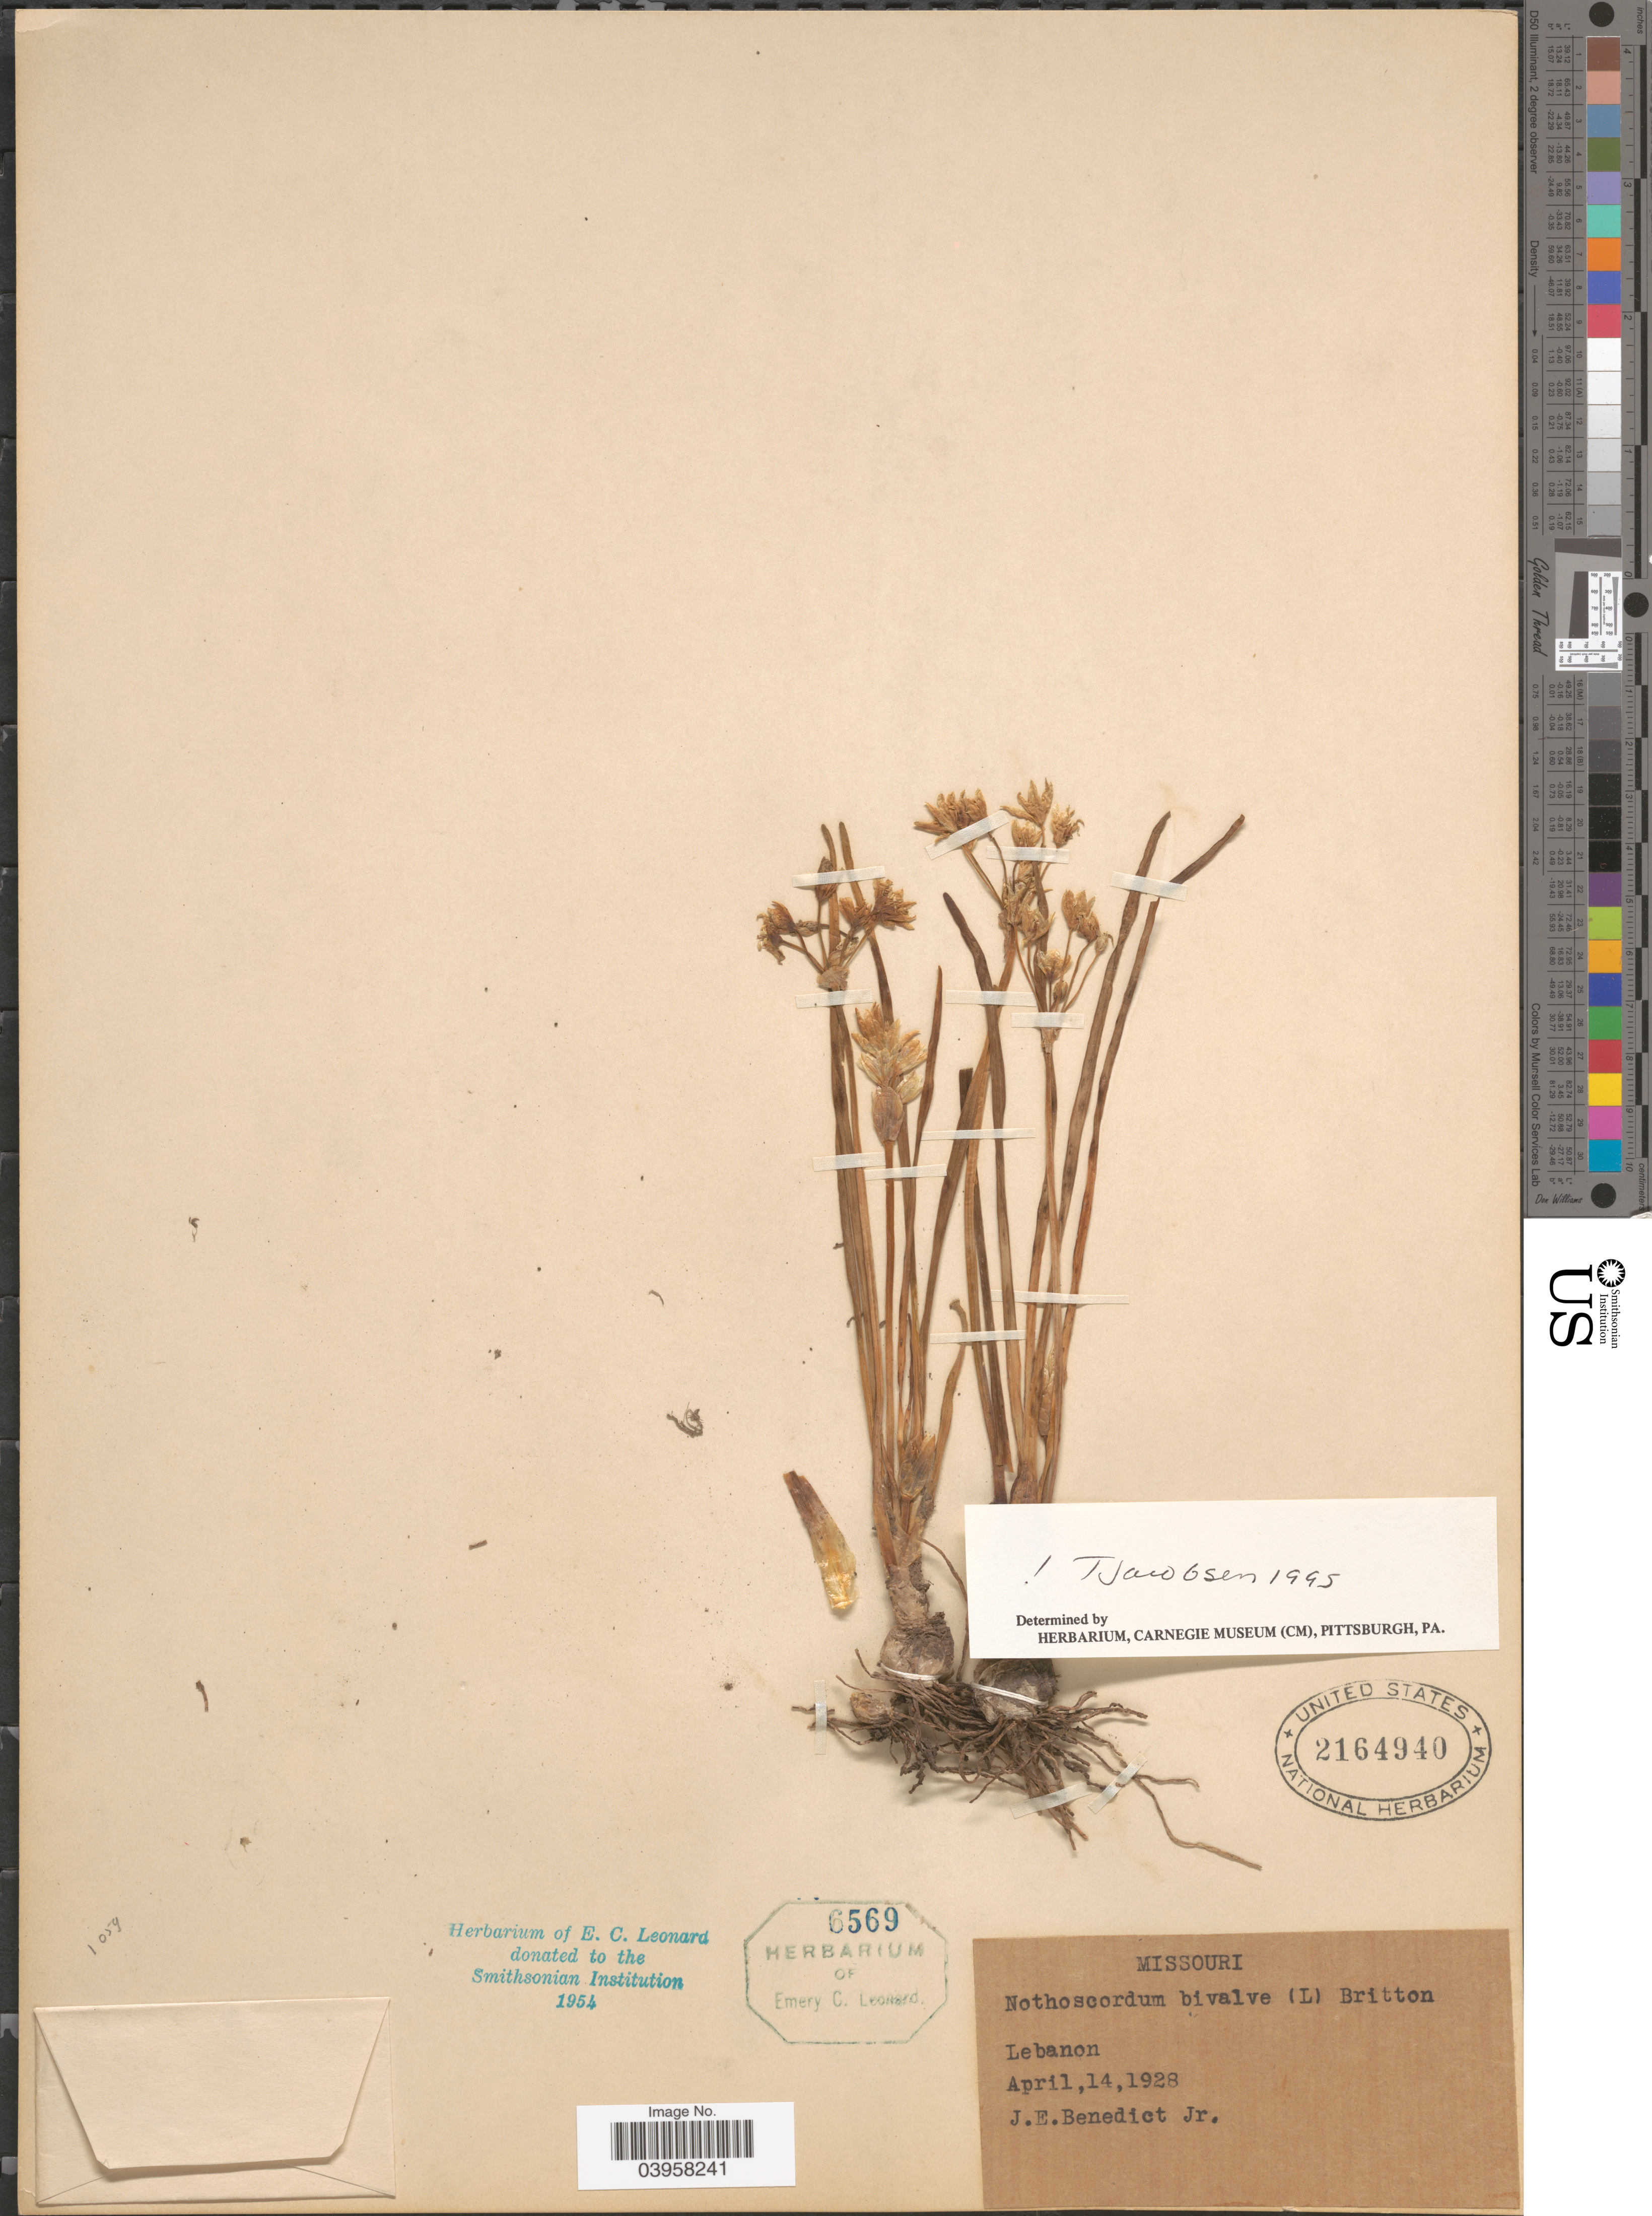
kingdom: Plantae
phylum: Tracheophyta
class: Liliopsida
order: Asparagales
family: Amaryllidaceae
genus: Nothoscordum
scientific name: Nothoscordum bivalve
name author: (L.) Britton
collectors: J. Benedict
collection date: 1928-04-14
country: United States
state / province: Missouri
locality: Lebanon.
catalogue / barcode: US 2164940